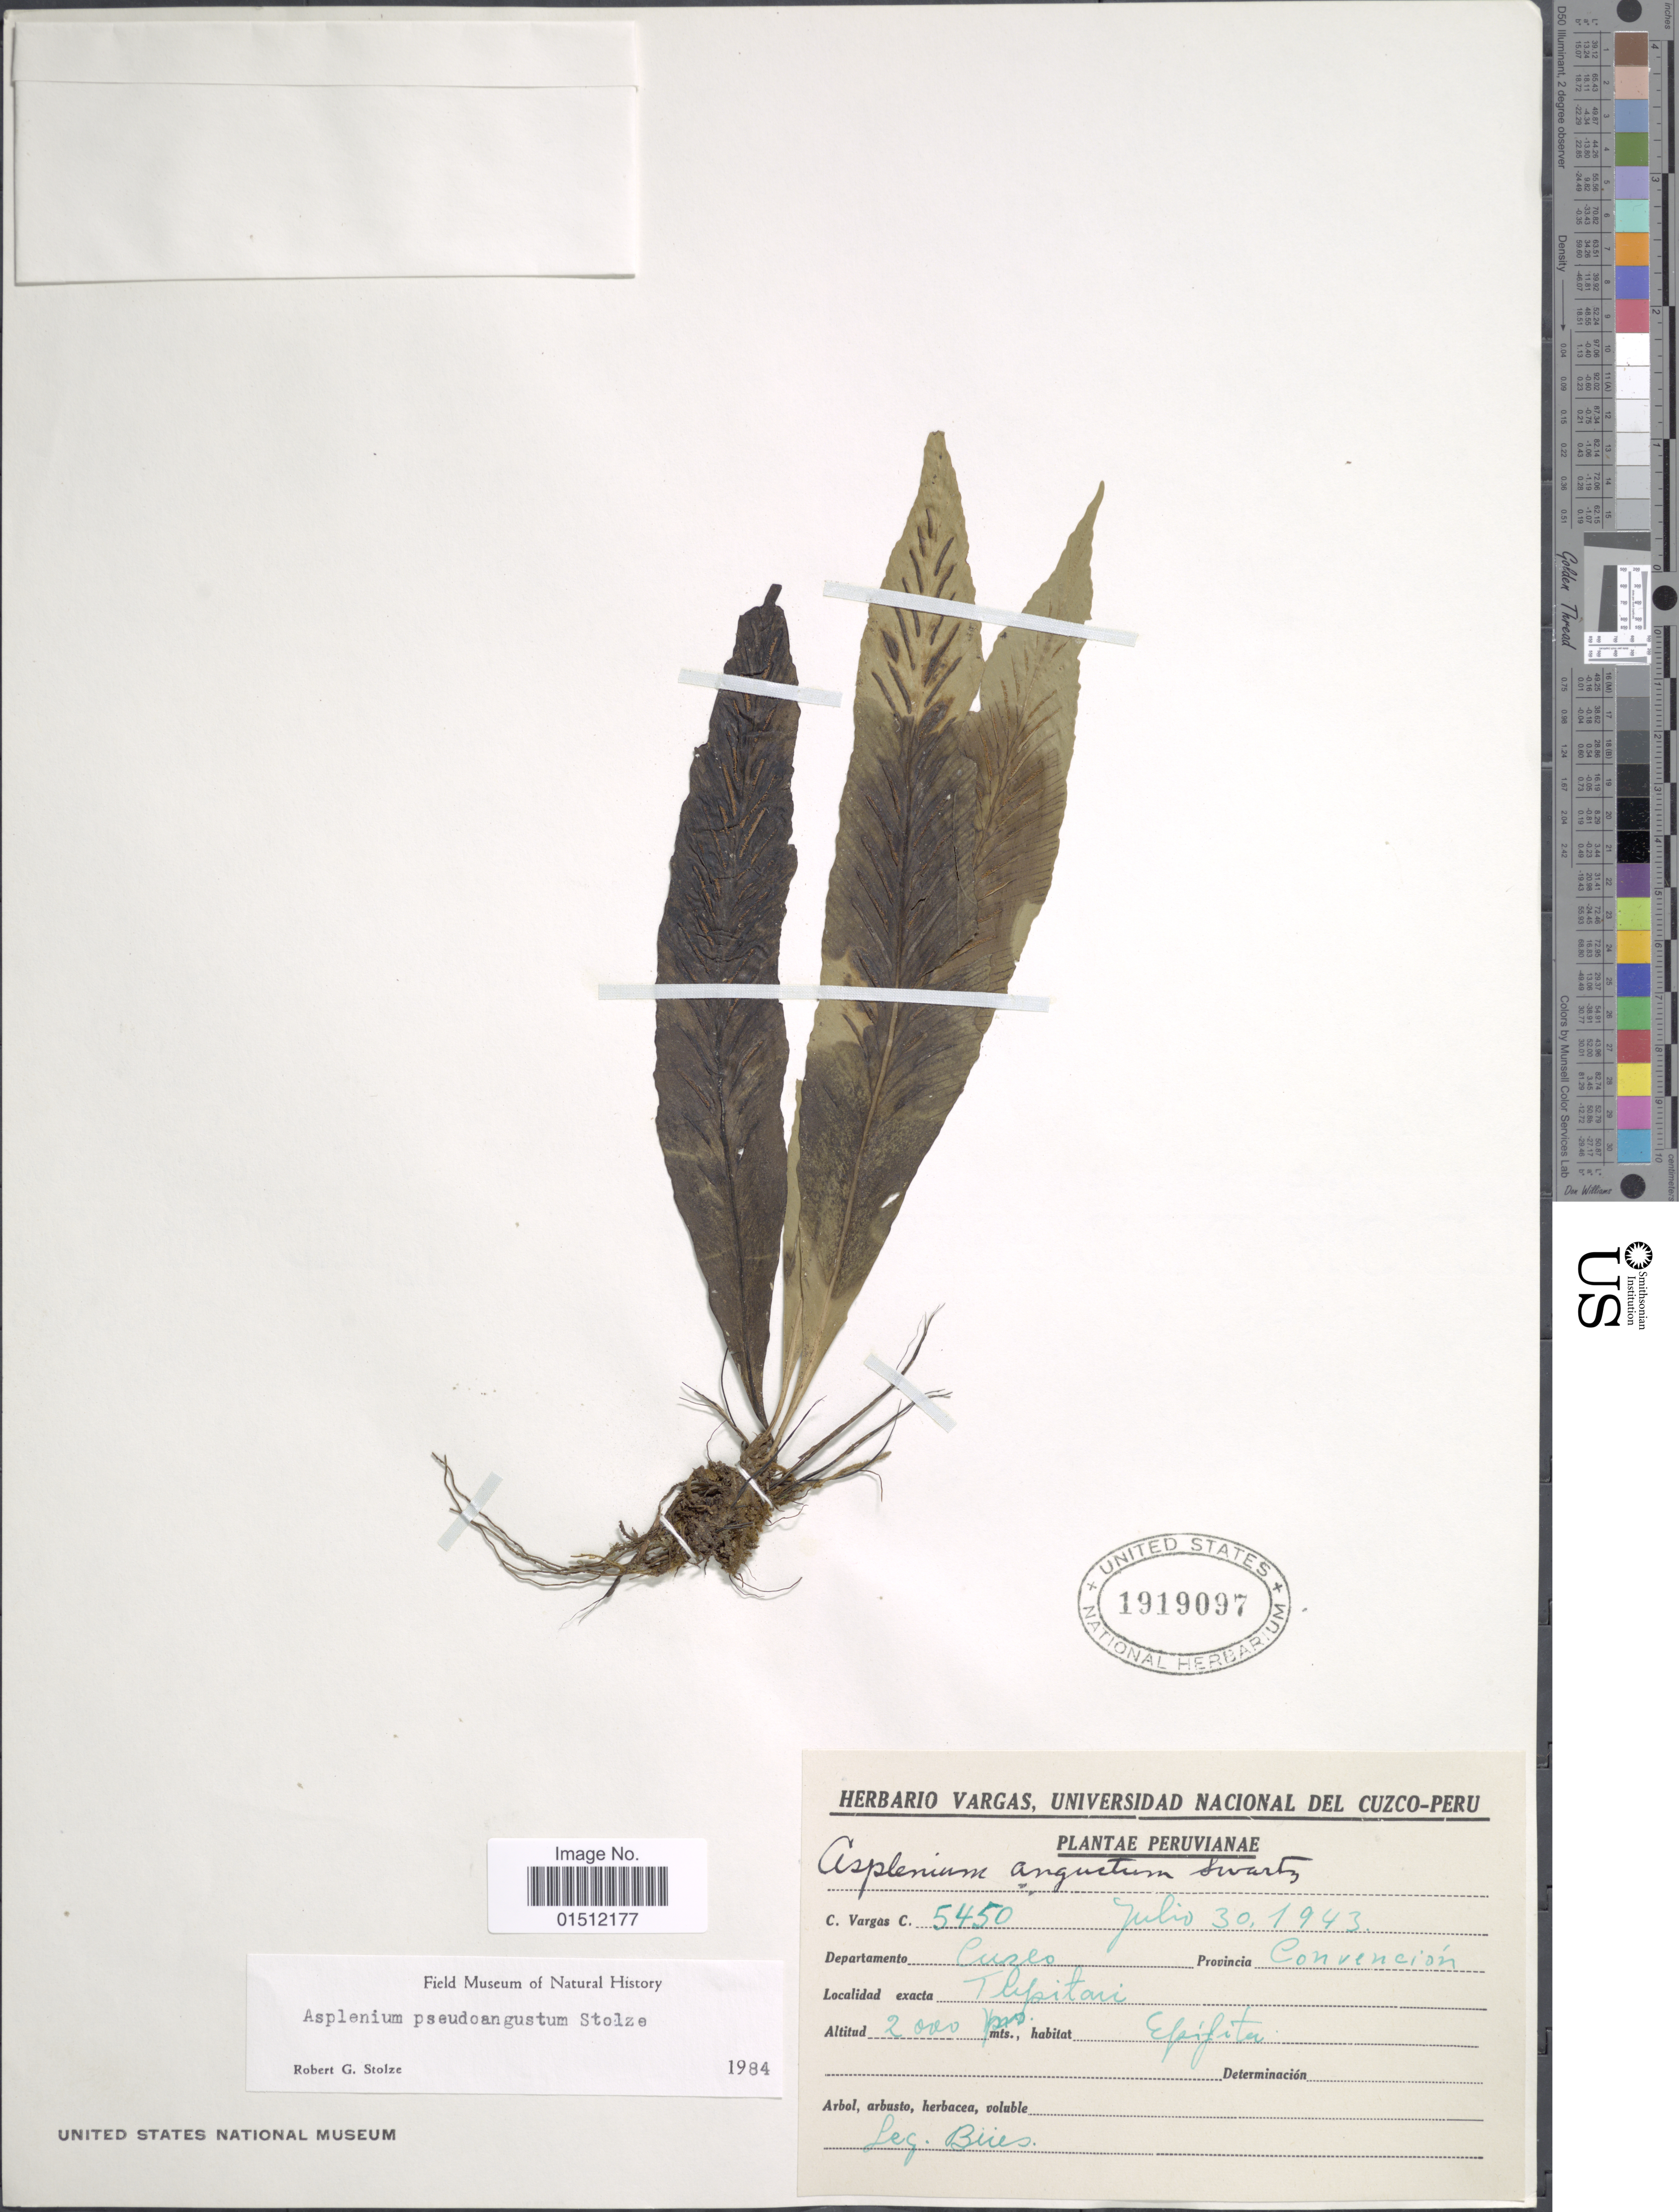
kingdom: Plantae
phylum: Tracheophyta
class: Polypodiopsida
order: Polypodiales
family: Aspleniaceae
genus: Asplenium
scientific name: Asplenium pseudoangustum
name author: Stolze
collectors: C. Vargas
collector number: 5450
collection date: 1943-07-30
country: Peru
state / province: Cusco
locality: Tupitari, Provincia Convención, Departamento Cuzco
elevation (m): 2000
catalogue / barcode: US 1919097